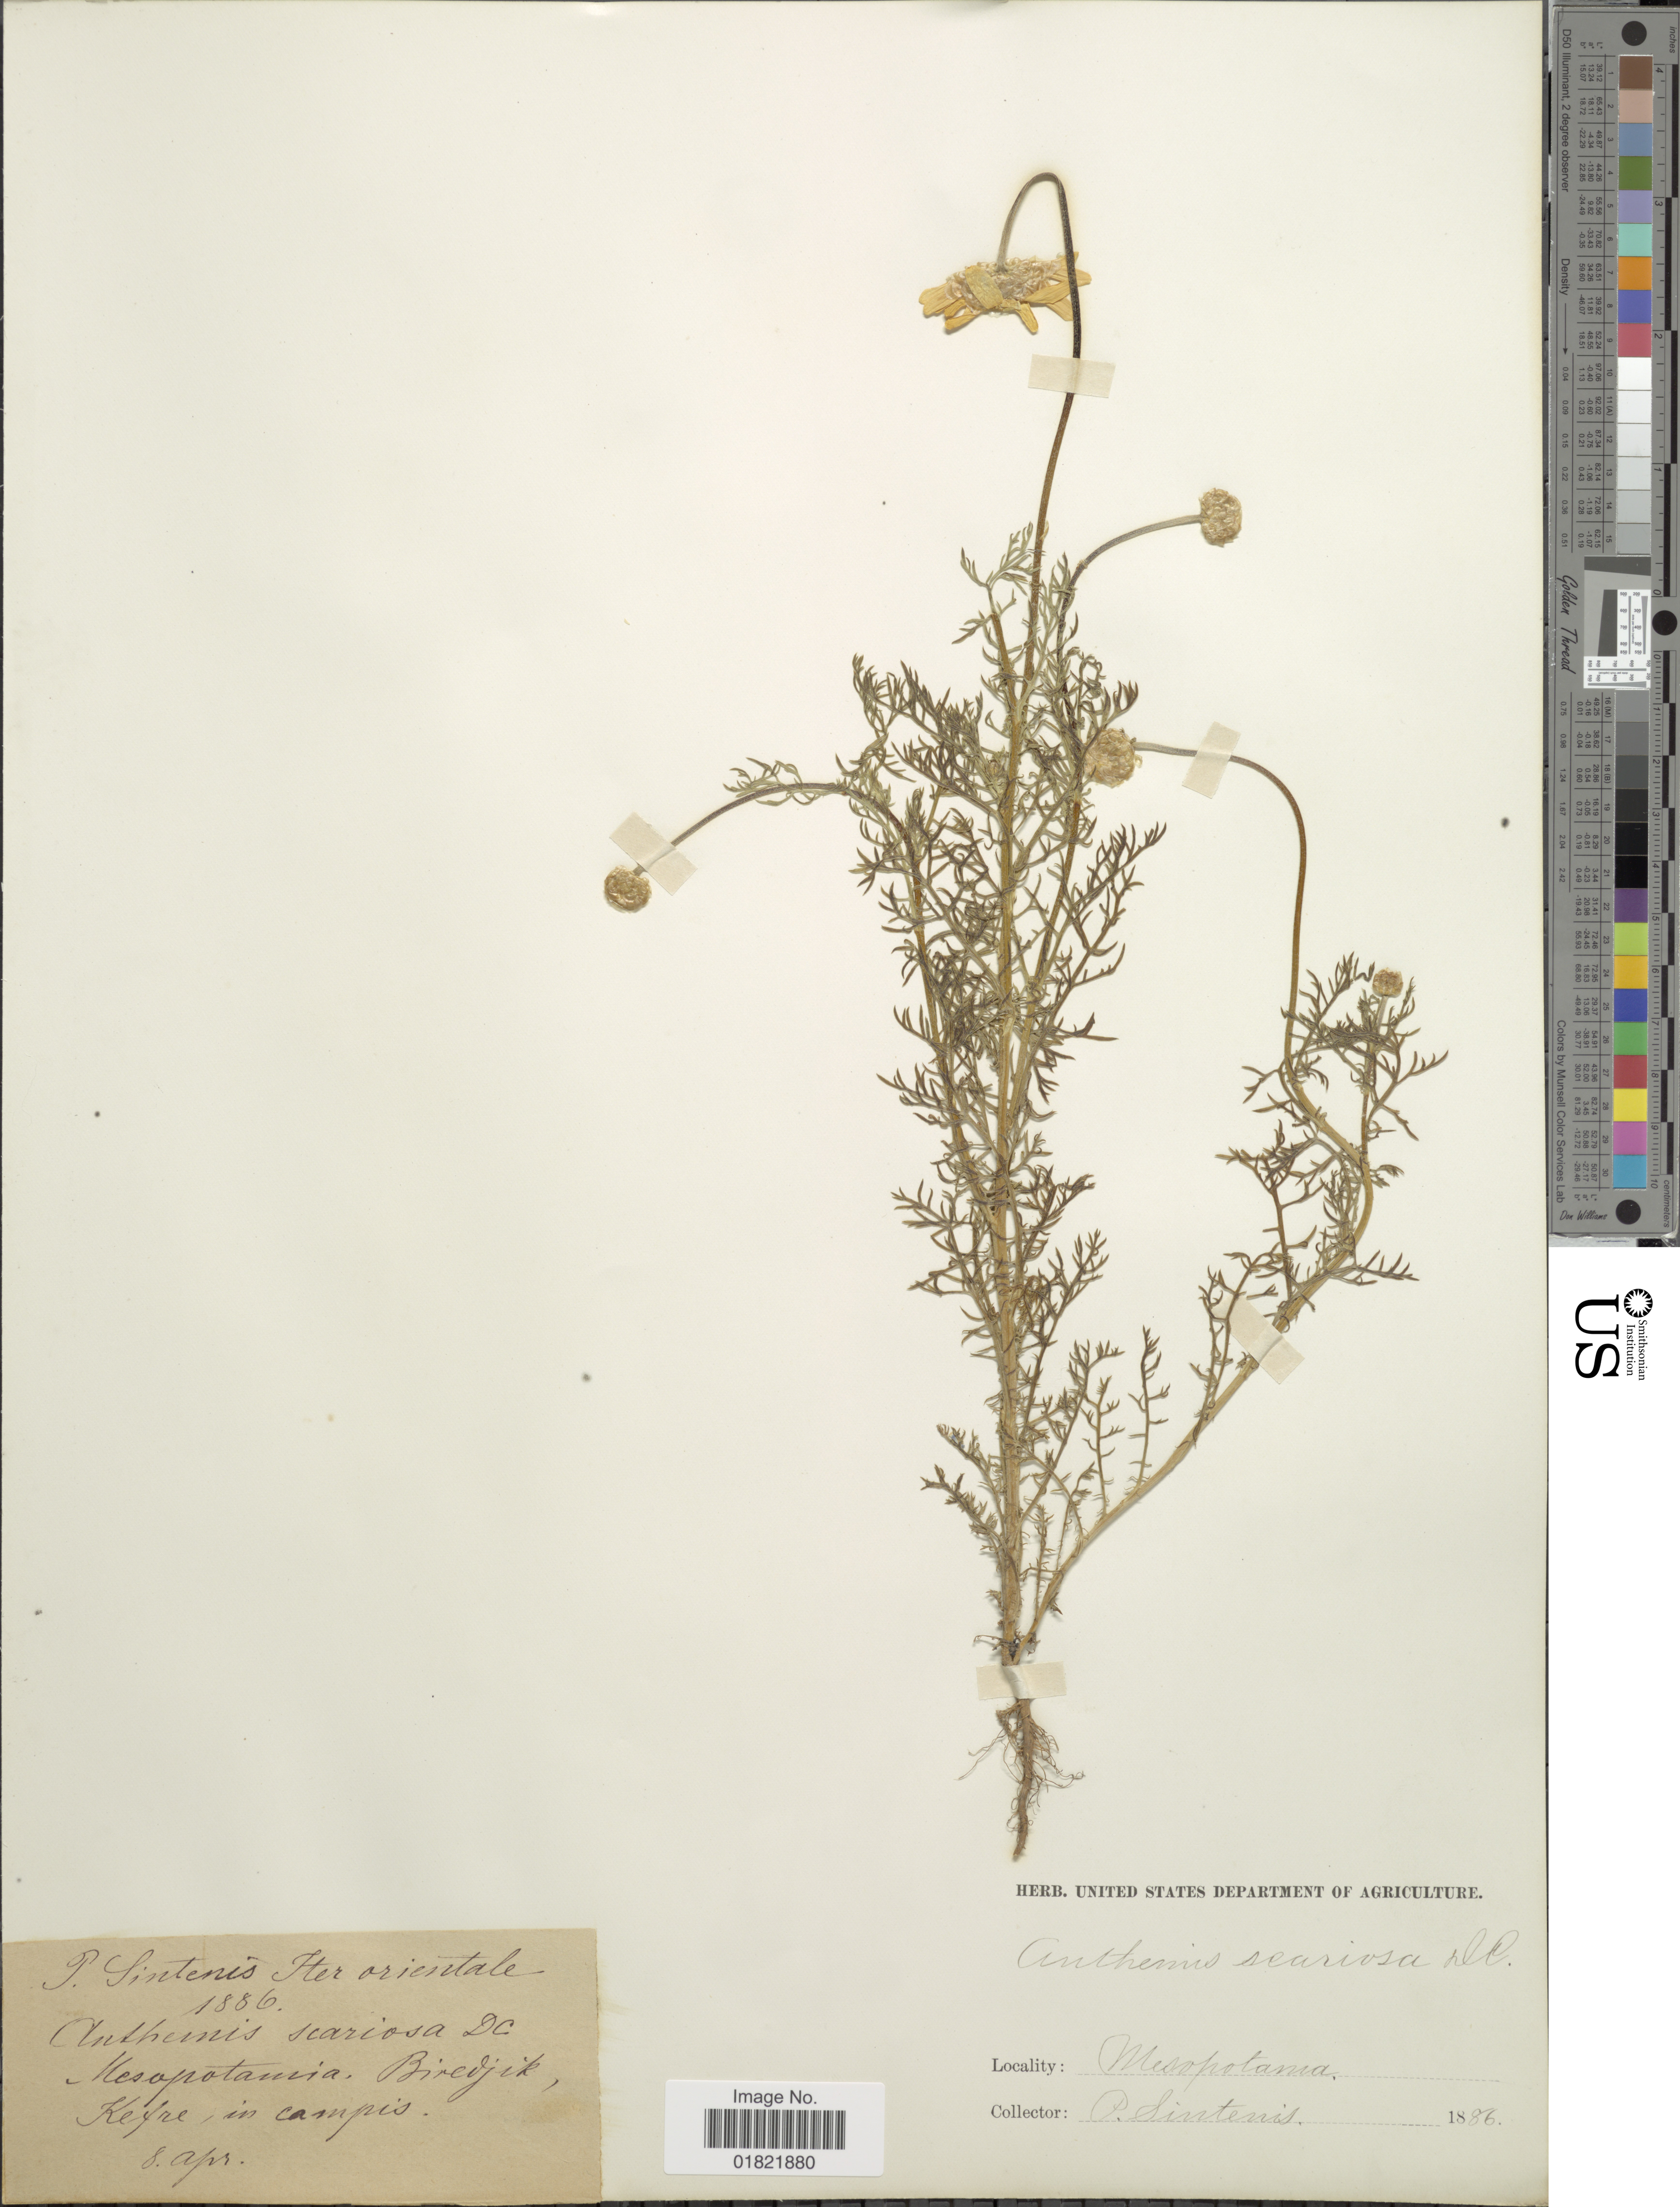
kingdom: Plantae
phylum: Tracheophyta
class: Magnoliopsida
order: Asterales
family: Asteraceae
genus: Anthemis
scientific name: Anthemis scariosa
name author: DC.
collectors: P. Sintenis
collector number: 347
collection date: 1888-04-08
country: Turkey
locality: Mesopotamia, Biredjik: Kefre, in campis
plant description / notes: This collection is part of Paul Sintenis' “Iter Orientale 1888” trip, and the collector number is 347.